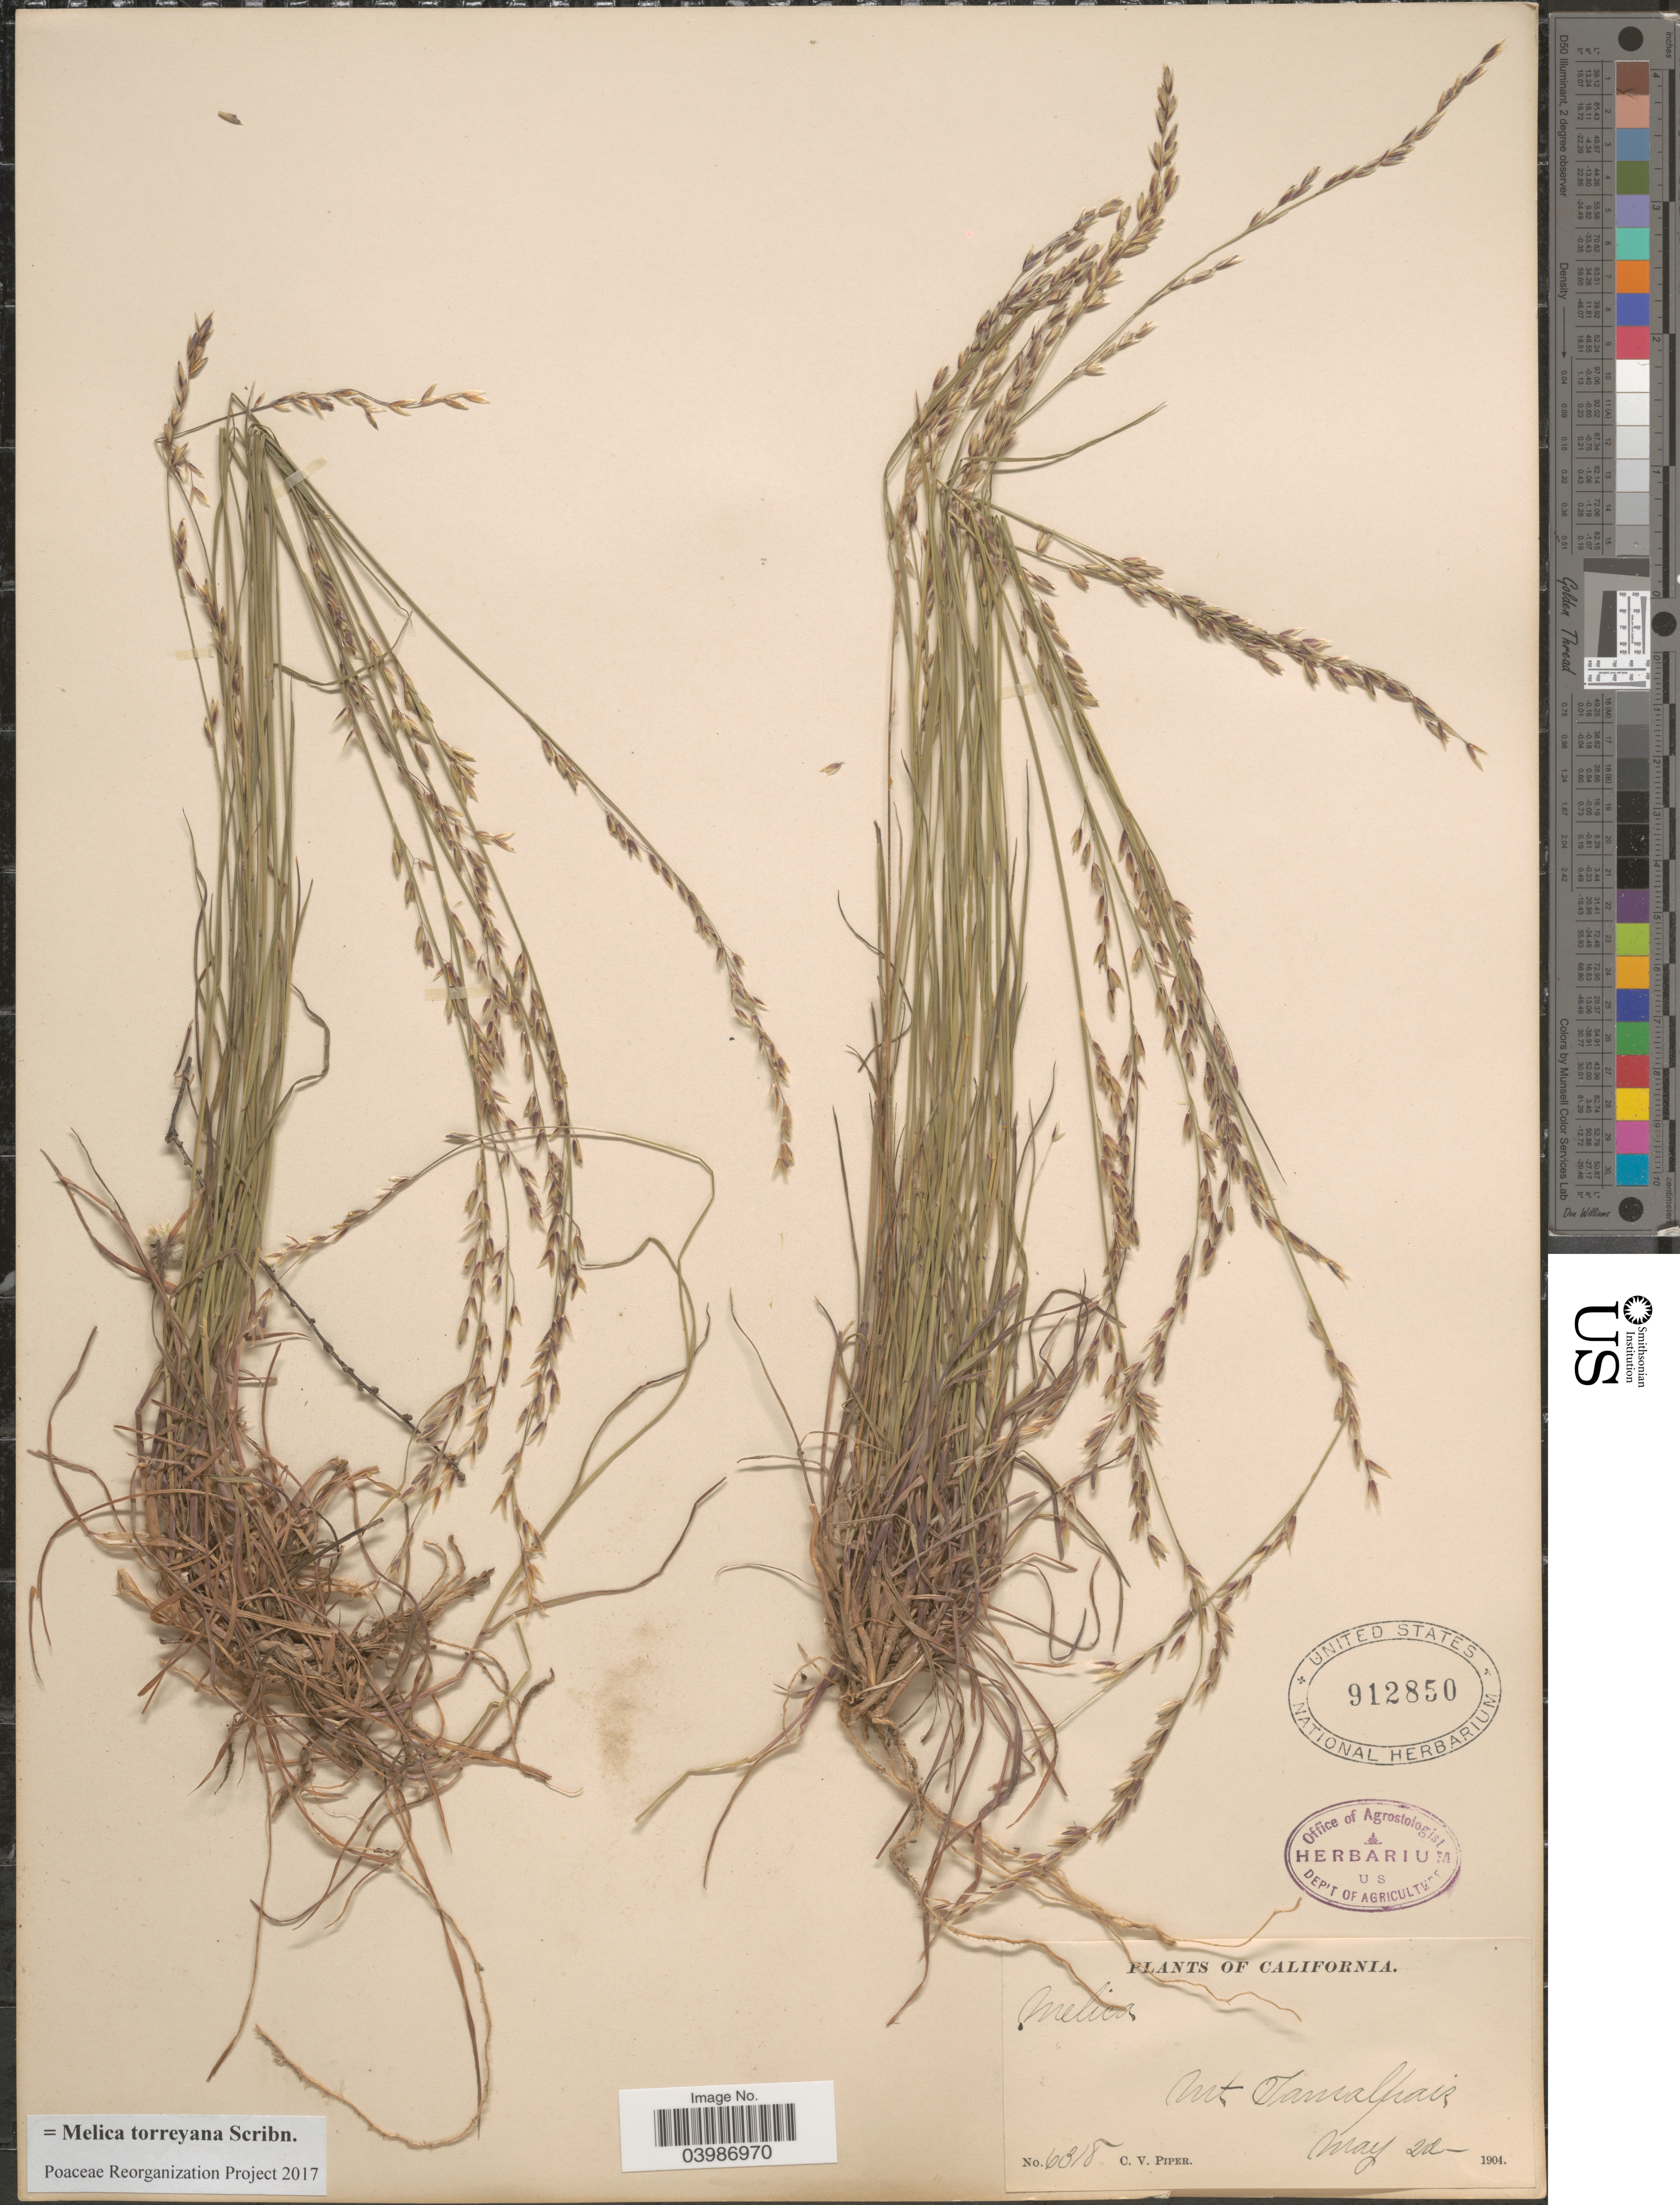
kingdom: Plantae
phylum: Tracheophyta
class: Liliopsida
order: Poales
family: Poaceae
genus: Melica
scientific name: Melica torreyana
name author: Scribn.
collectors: C. V. Piper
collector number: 6318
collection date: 1904-05-22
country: United States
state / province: California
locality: Mt Tamalpais.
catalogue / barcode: US 912850